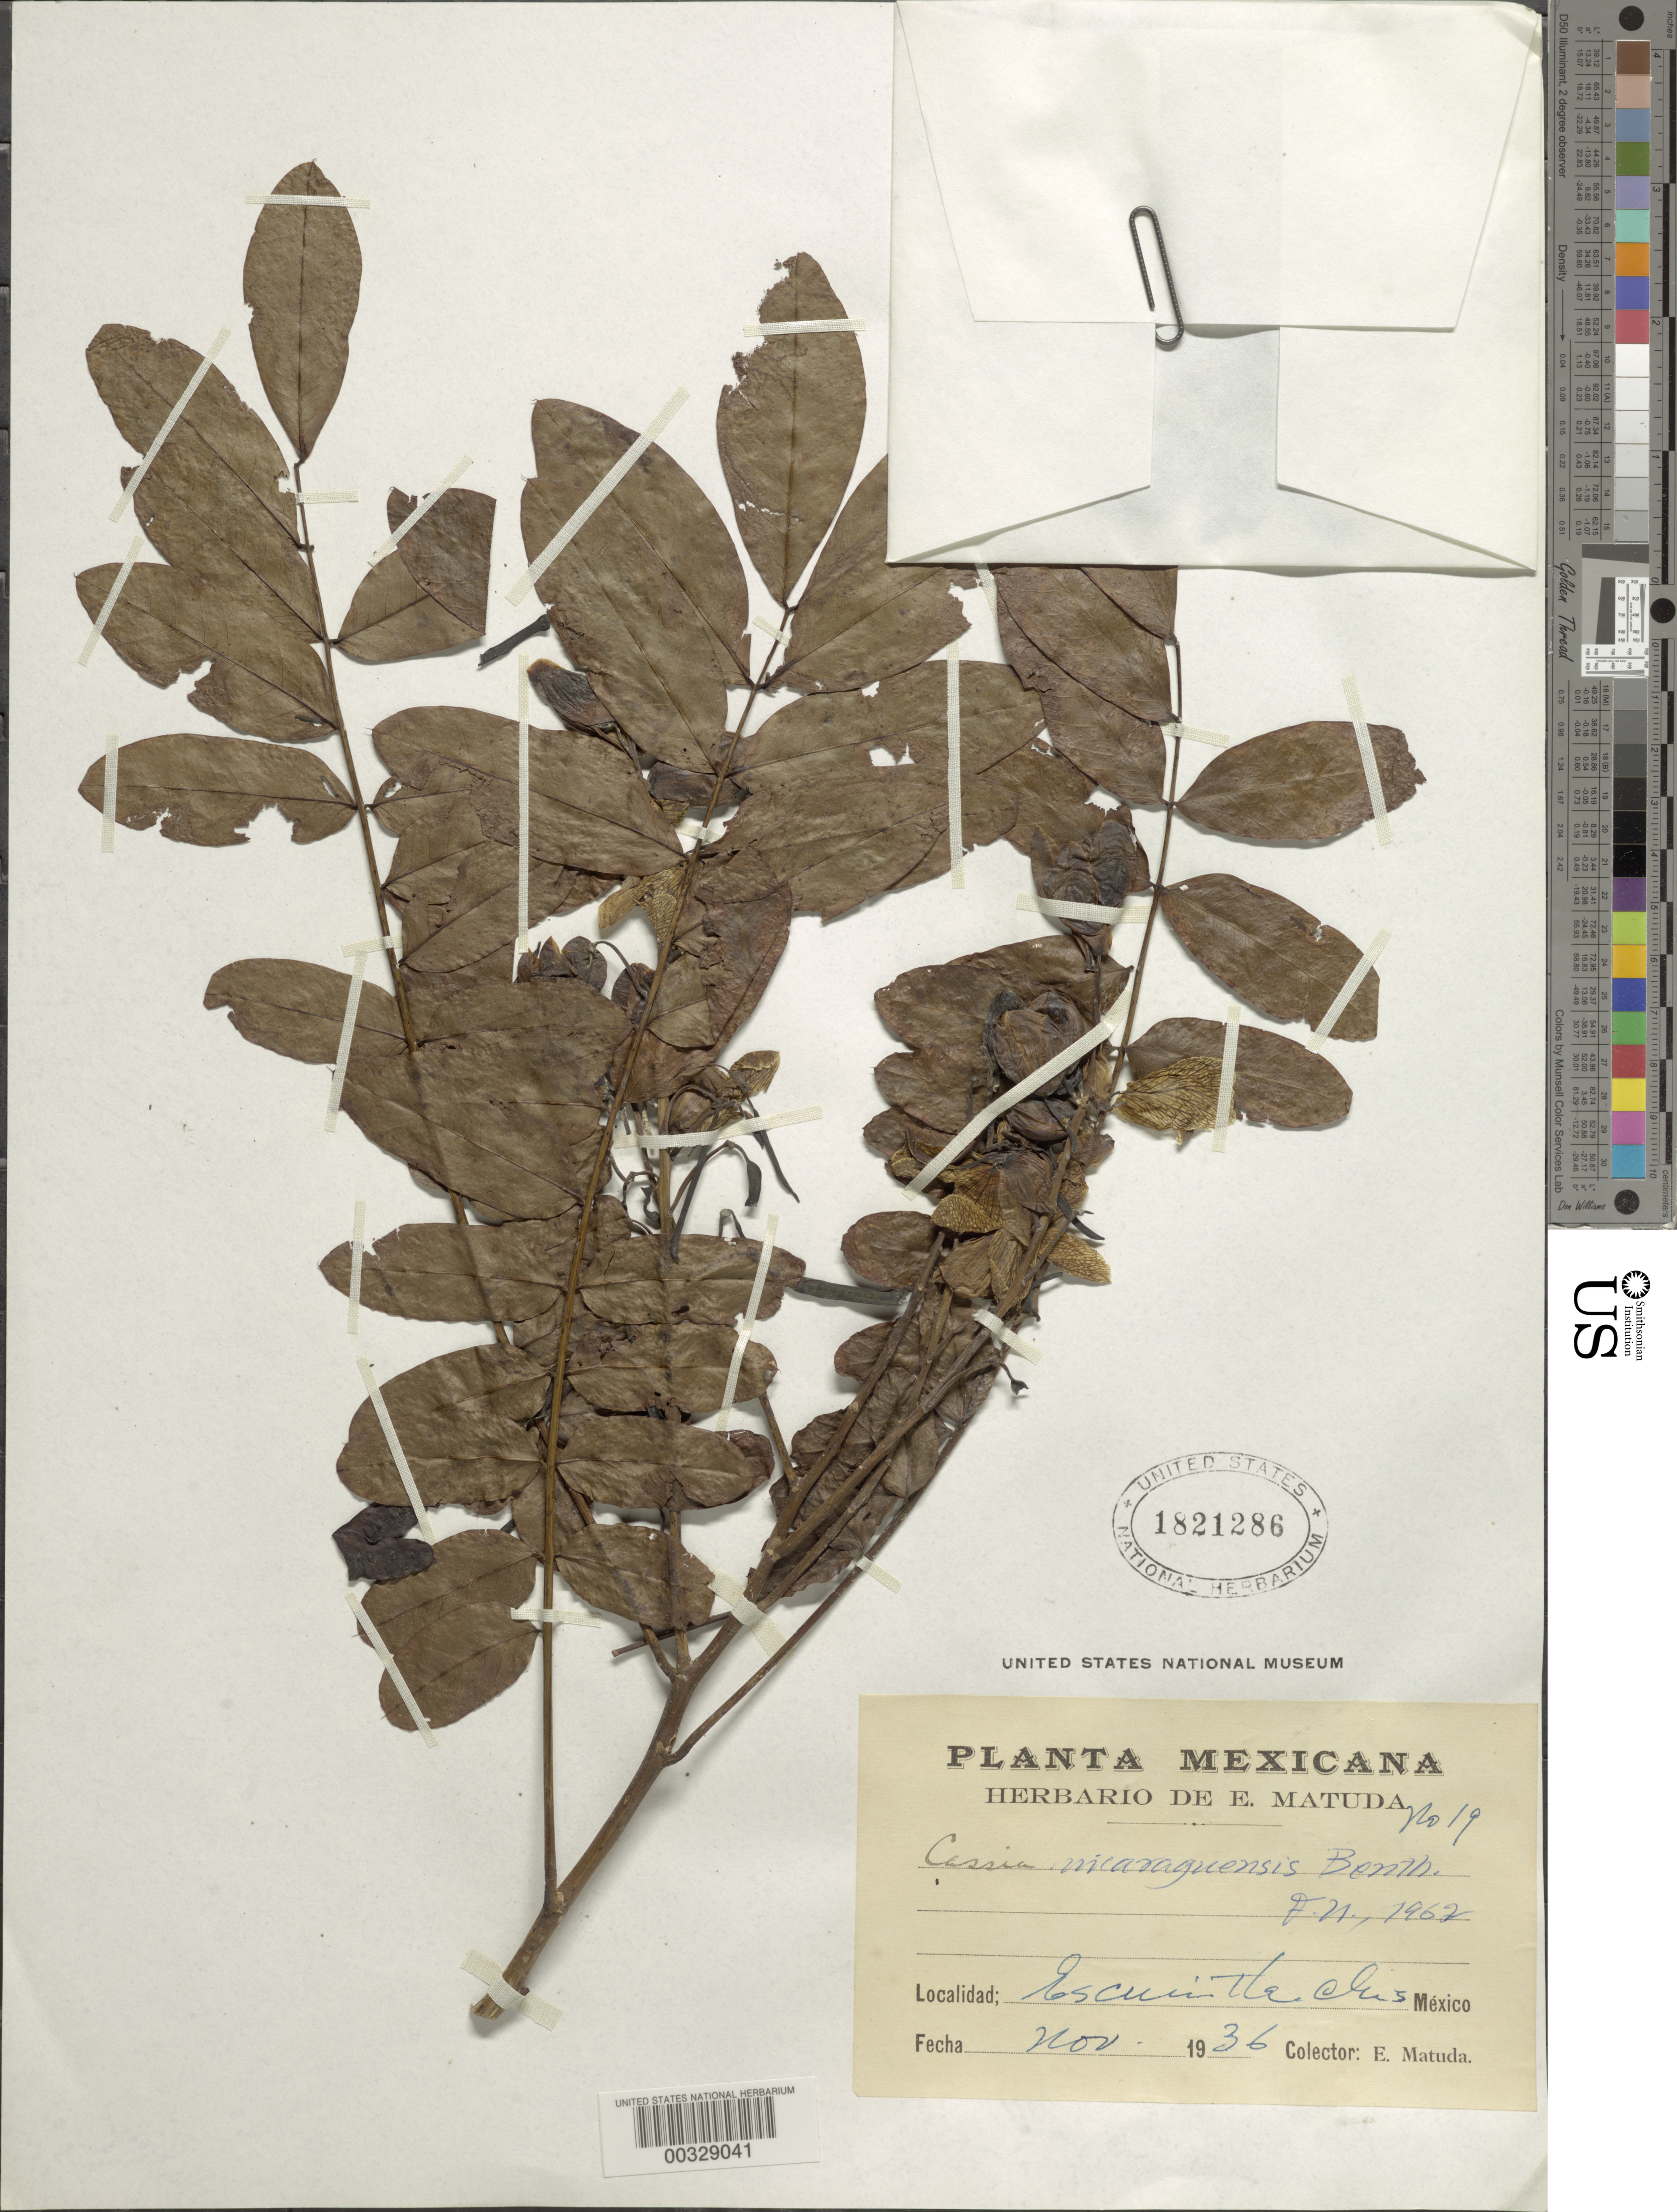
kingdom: Plantae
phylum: Tracheophyta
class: Magnoliopsida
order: Fabales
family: Fabaceae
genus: Senna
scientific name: Senna nicaraguensis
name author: (Benth.) H.S. Irwin & Barneby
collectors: E. Matuda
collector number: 19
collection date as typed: Nov 1936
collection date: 1936-11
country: Mexico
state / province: Chiapas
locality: Escuintla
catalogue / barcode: US 1821286